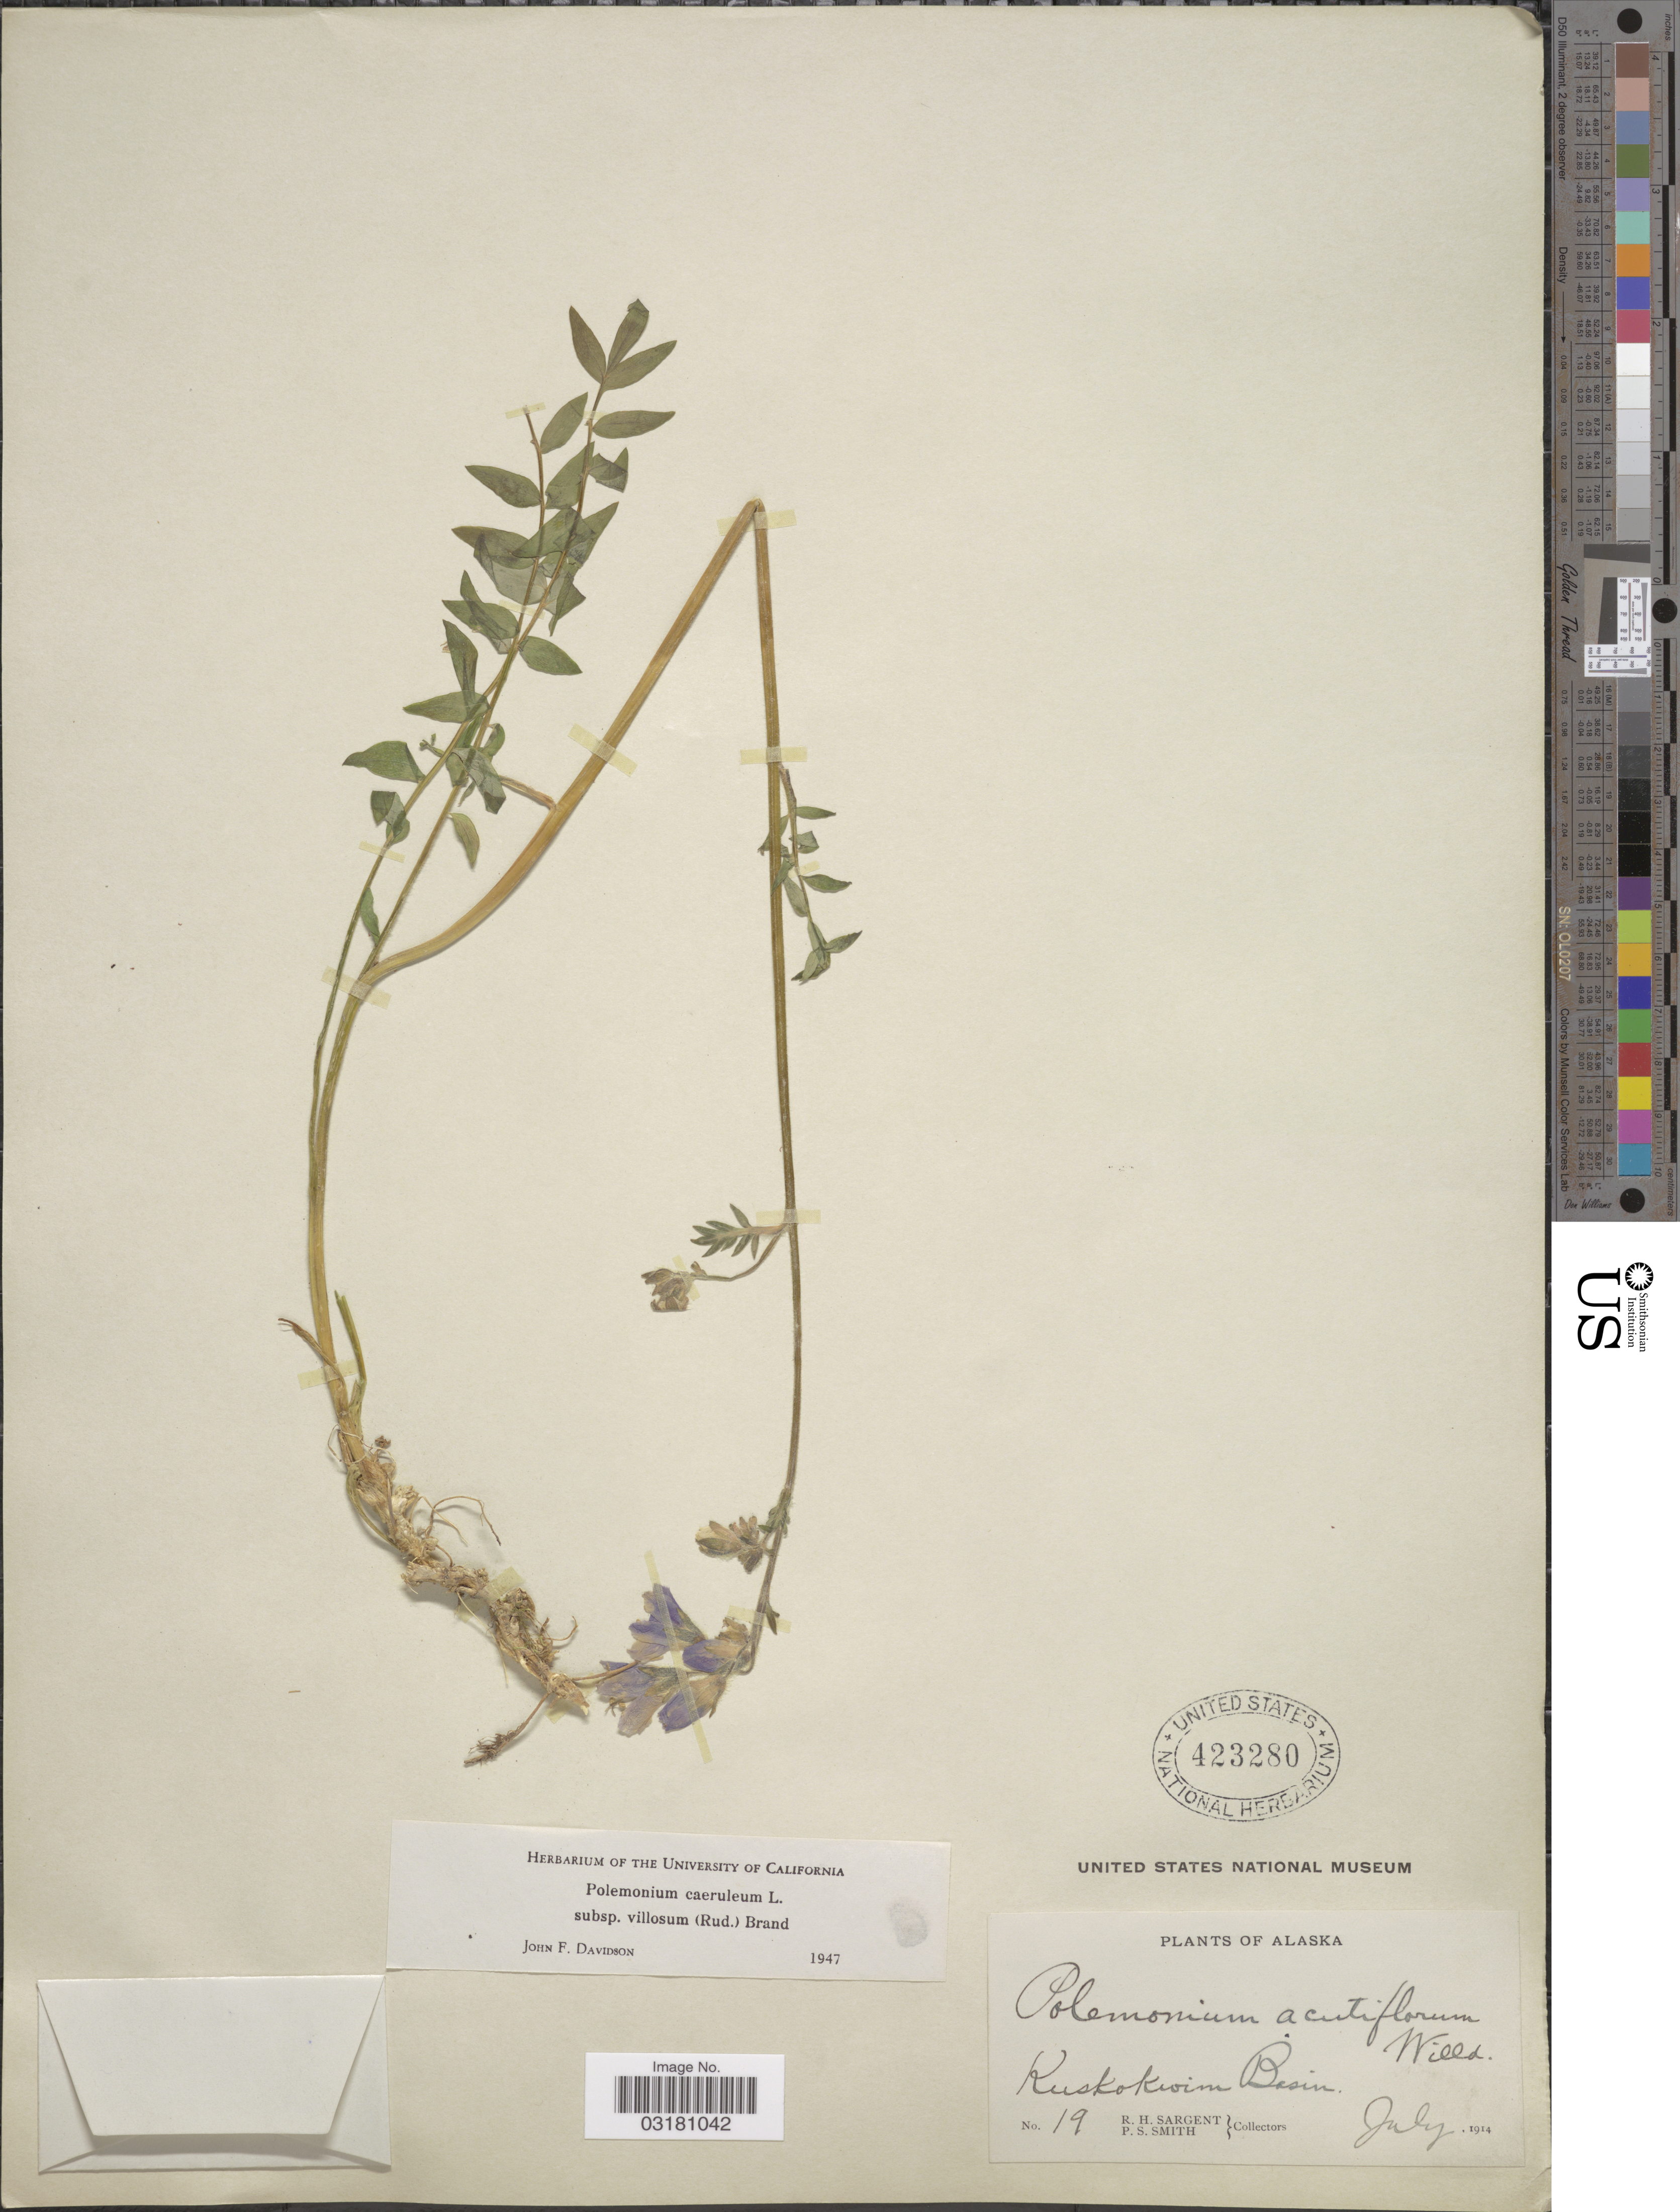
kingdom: Plantae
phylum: Tracheophyta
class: Magnoliopsida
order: Ericales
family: Polemoniaceae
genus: Polemonium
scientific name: Polemonium caeruleum var. villosum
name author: (Rudolph ex Georgi) Brand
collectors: R. Sargent & P. Smith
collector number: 19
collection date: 1914-07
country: United States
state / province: Alaska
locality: Kuskokwim River.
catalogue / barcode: US 423280